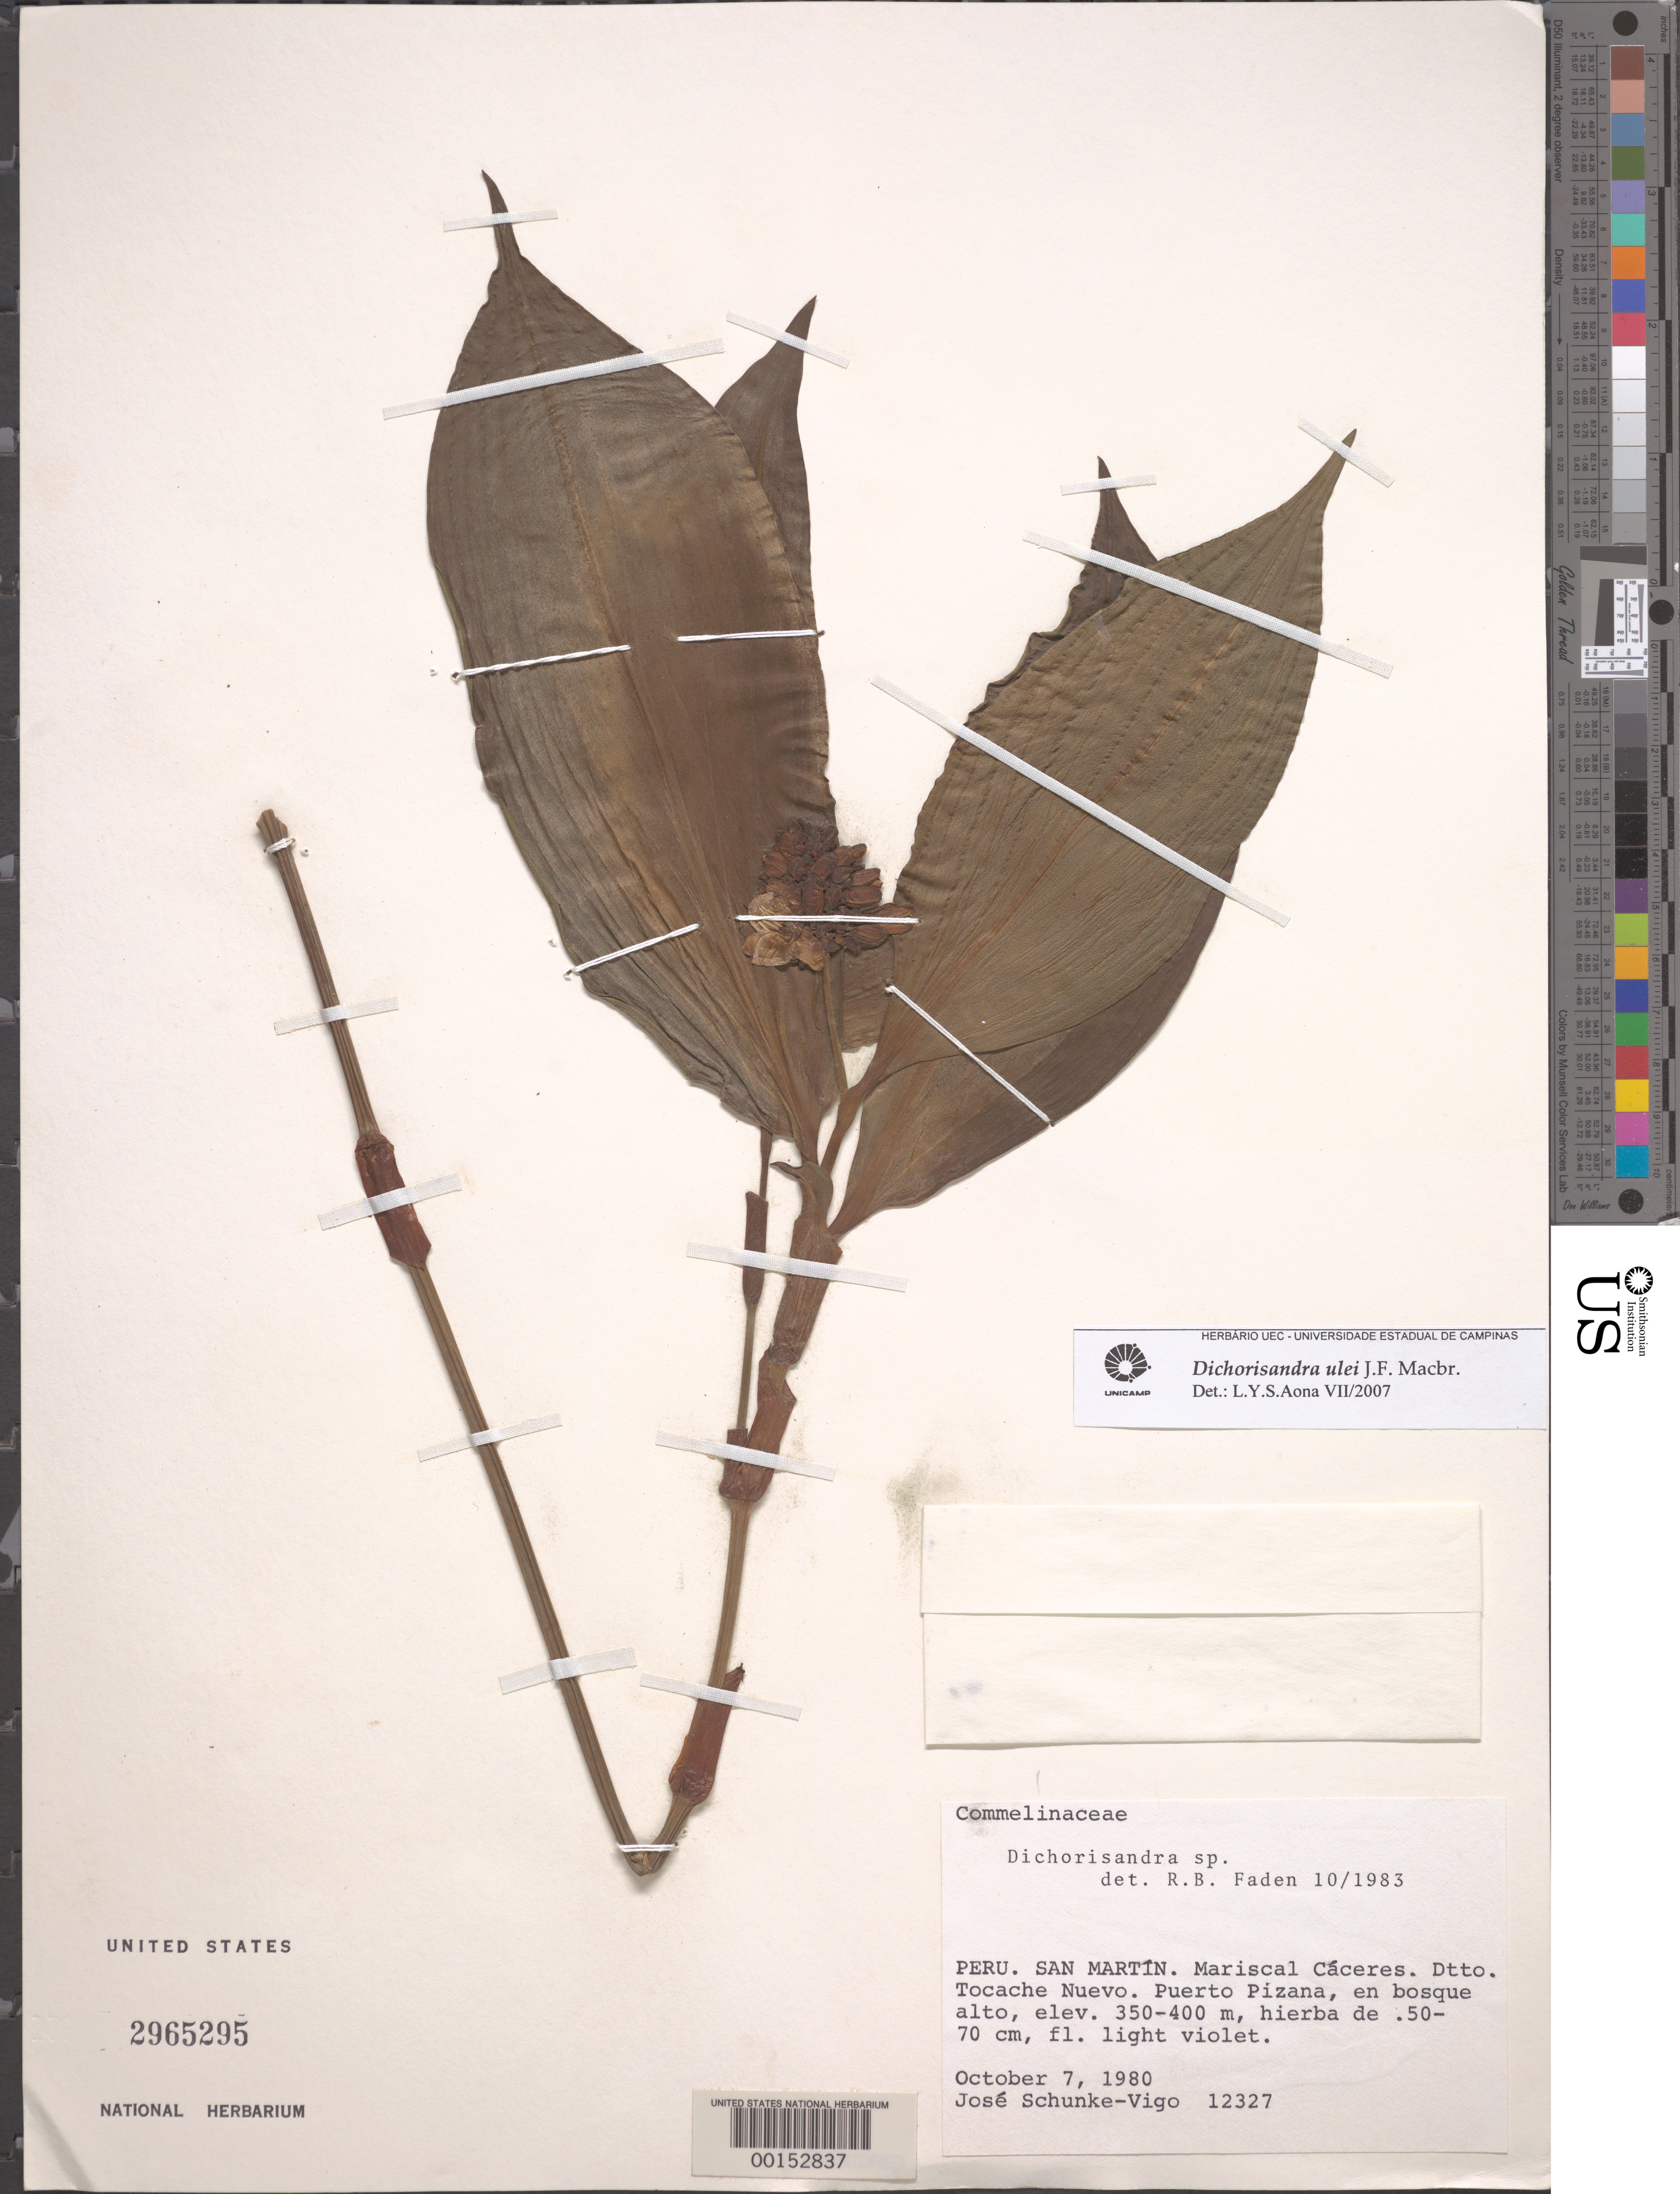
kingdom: Plantae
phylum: Tracheophyta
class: Liliopsida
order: Commelinales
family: Commelinaceae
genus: Dichorisandra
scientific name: Dichorisandra ulei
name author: J.F. Macbr.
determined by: Aona, L. Y. S.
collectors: J. Schunke Vigo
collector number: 12327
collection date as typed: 07 Oct 1980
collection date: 1980-10-07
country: Peru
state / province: San Martín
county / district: Mariscal Cáceres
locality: Puerto pizana; tocache nuevo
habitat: Low forest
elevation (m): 350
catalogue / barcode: US 2965295